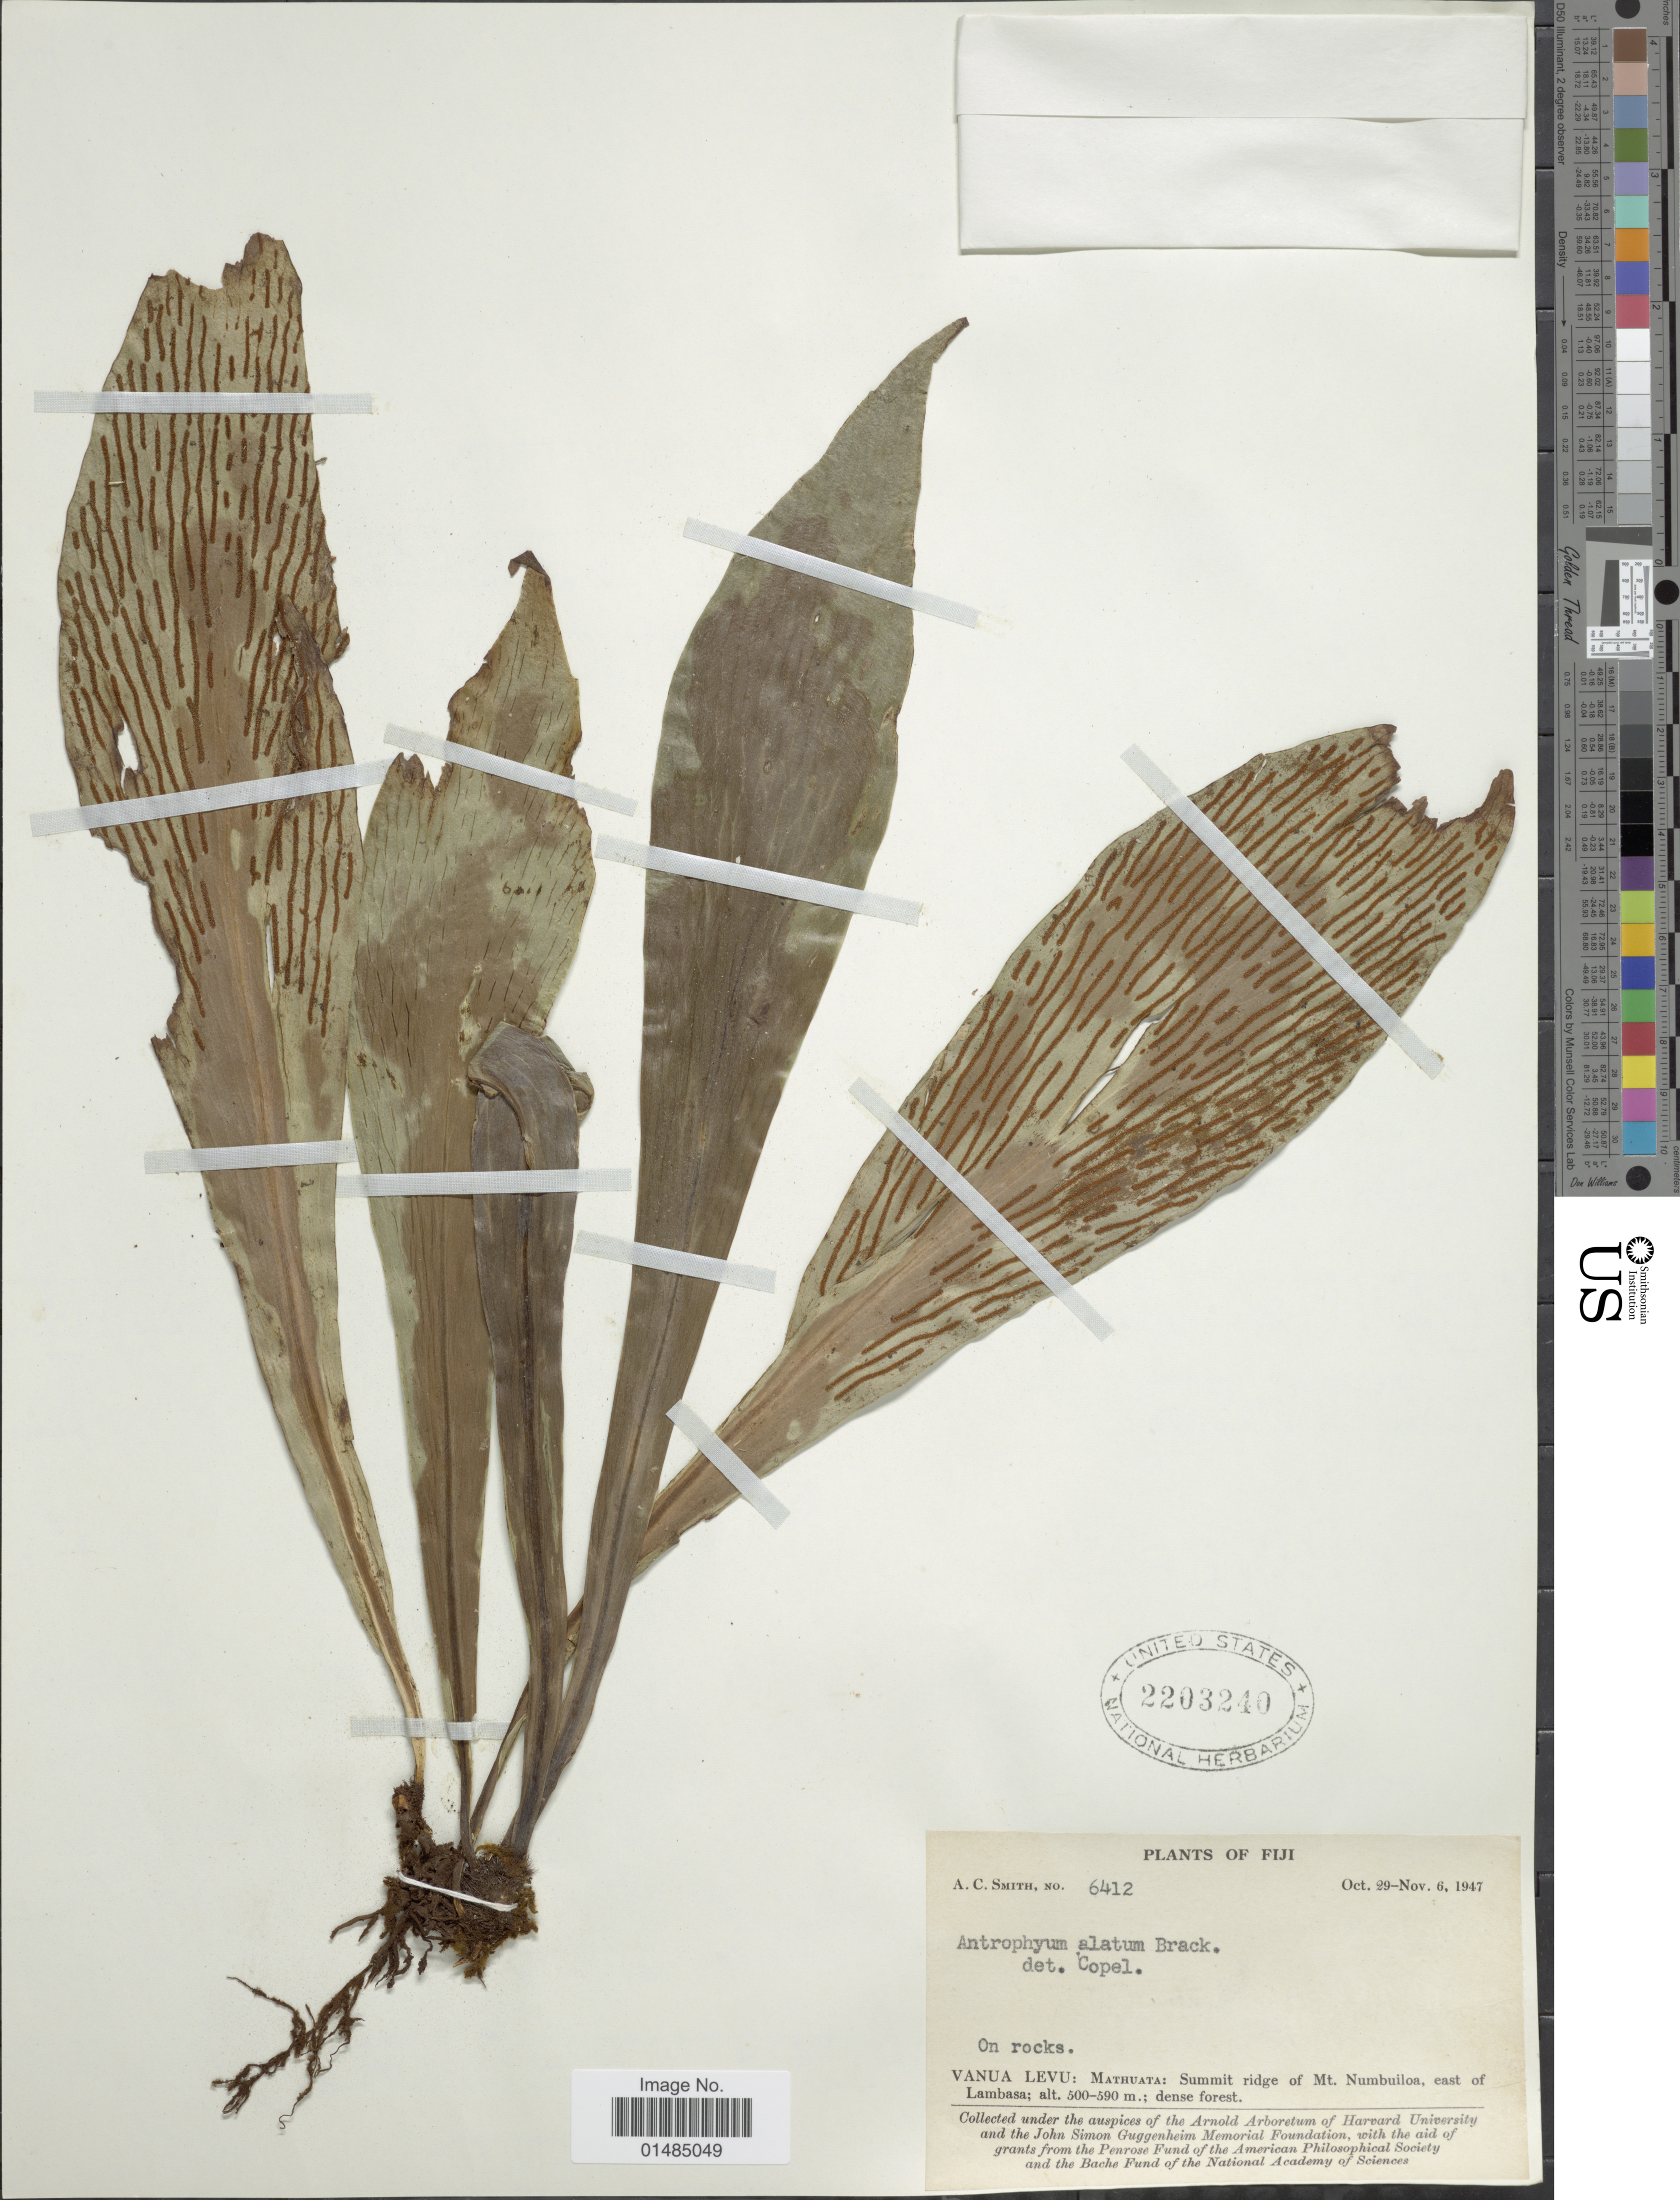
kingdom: Plantae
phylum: Tracheophyta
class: Polypodiopsida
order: Polypodiales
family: Pteridaceae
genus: Antrophyum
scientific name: Antrophyum alatum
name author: Brack. in Wilkes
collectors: A. C. Smith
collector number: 6412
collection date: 1947-10-29/1947-11-06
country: Fiji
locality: Fiji, Vanua Levu, Mathuata: Summit ridge of Mt. Numbuiloa, east of Lambasa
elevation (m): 500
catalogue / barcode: US 2203240